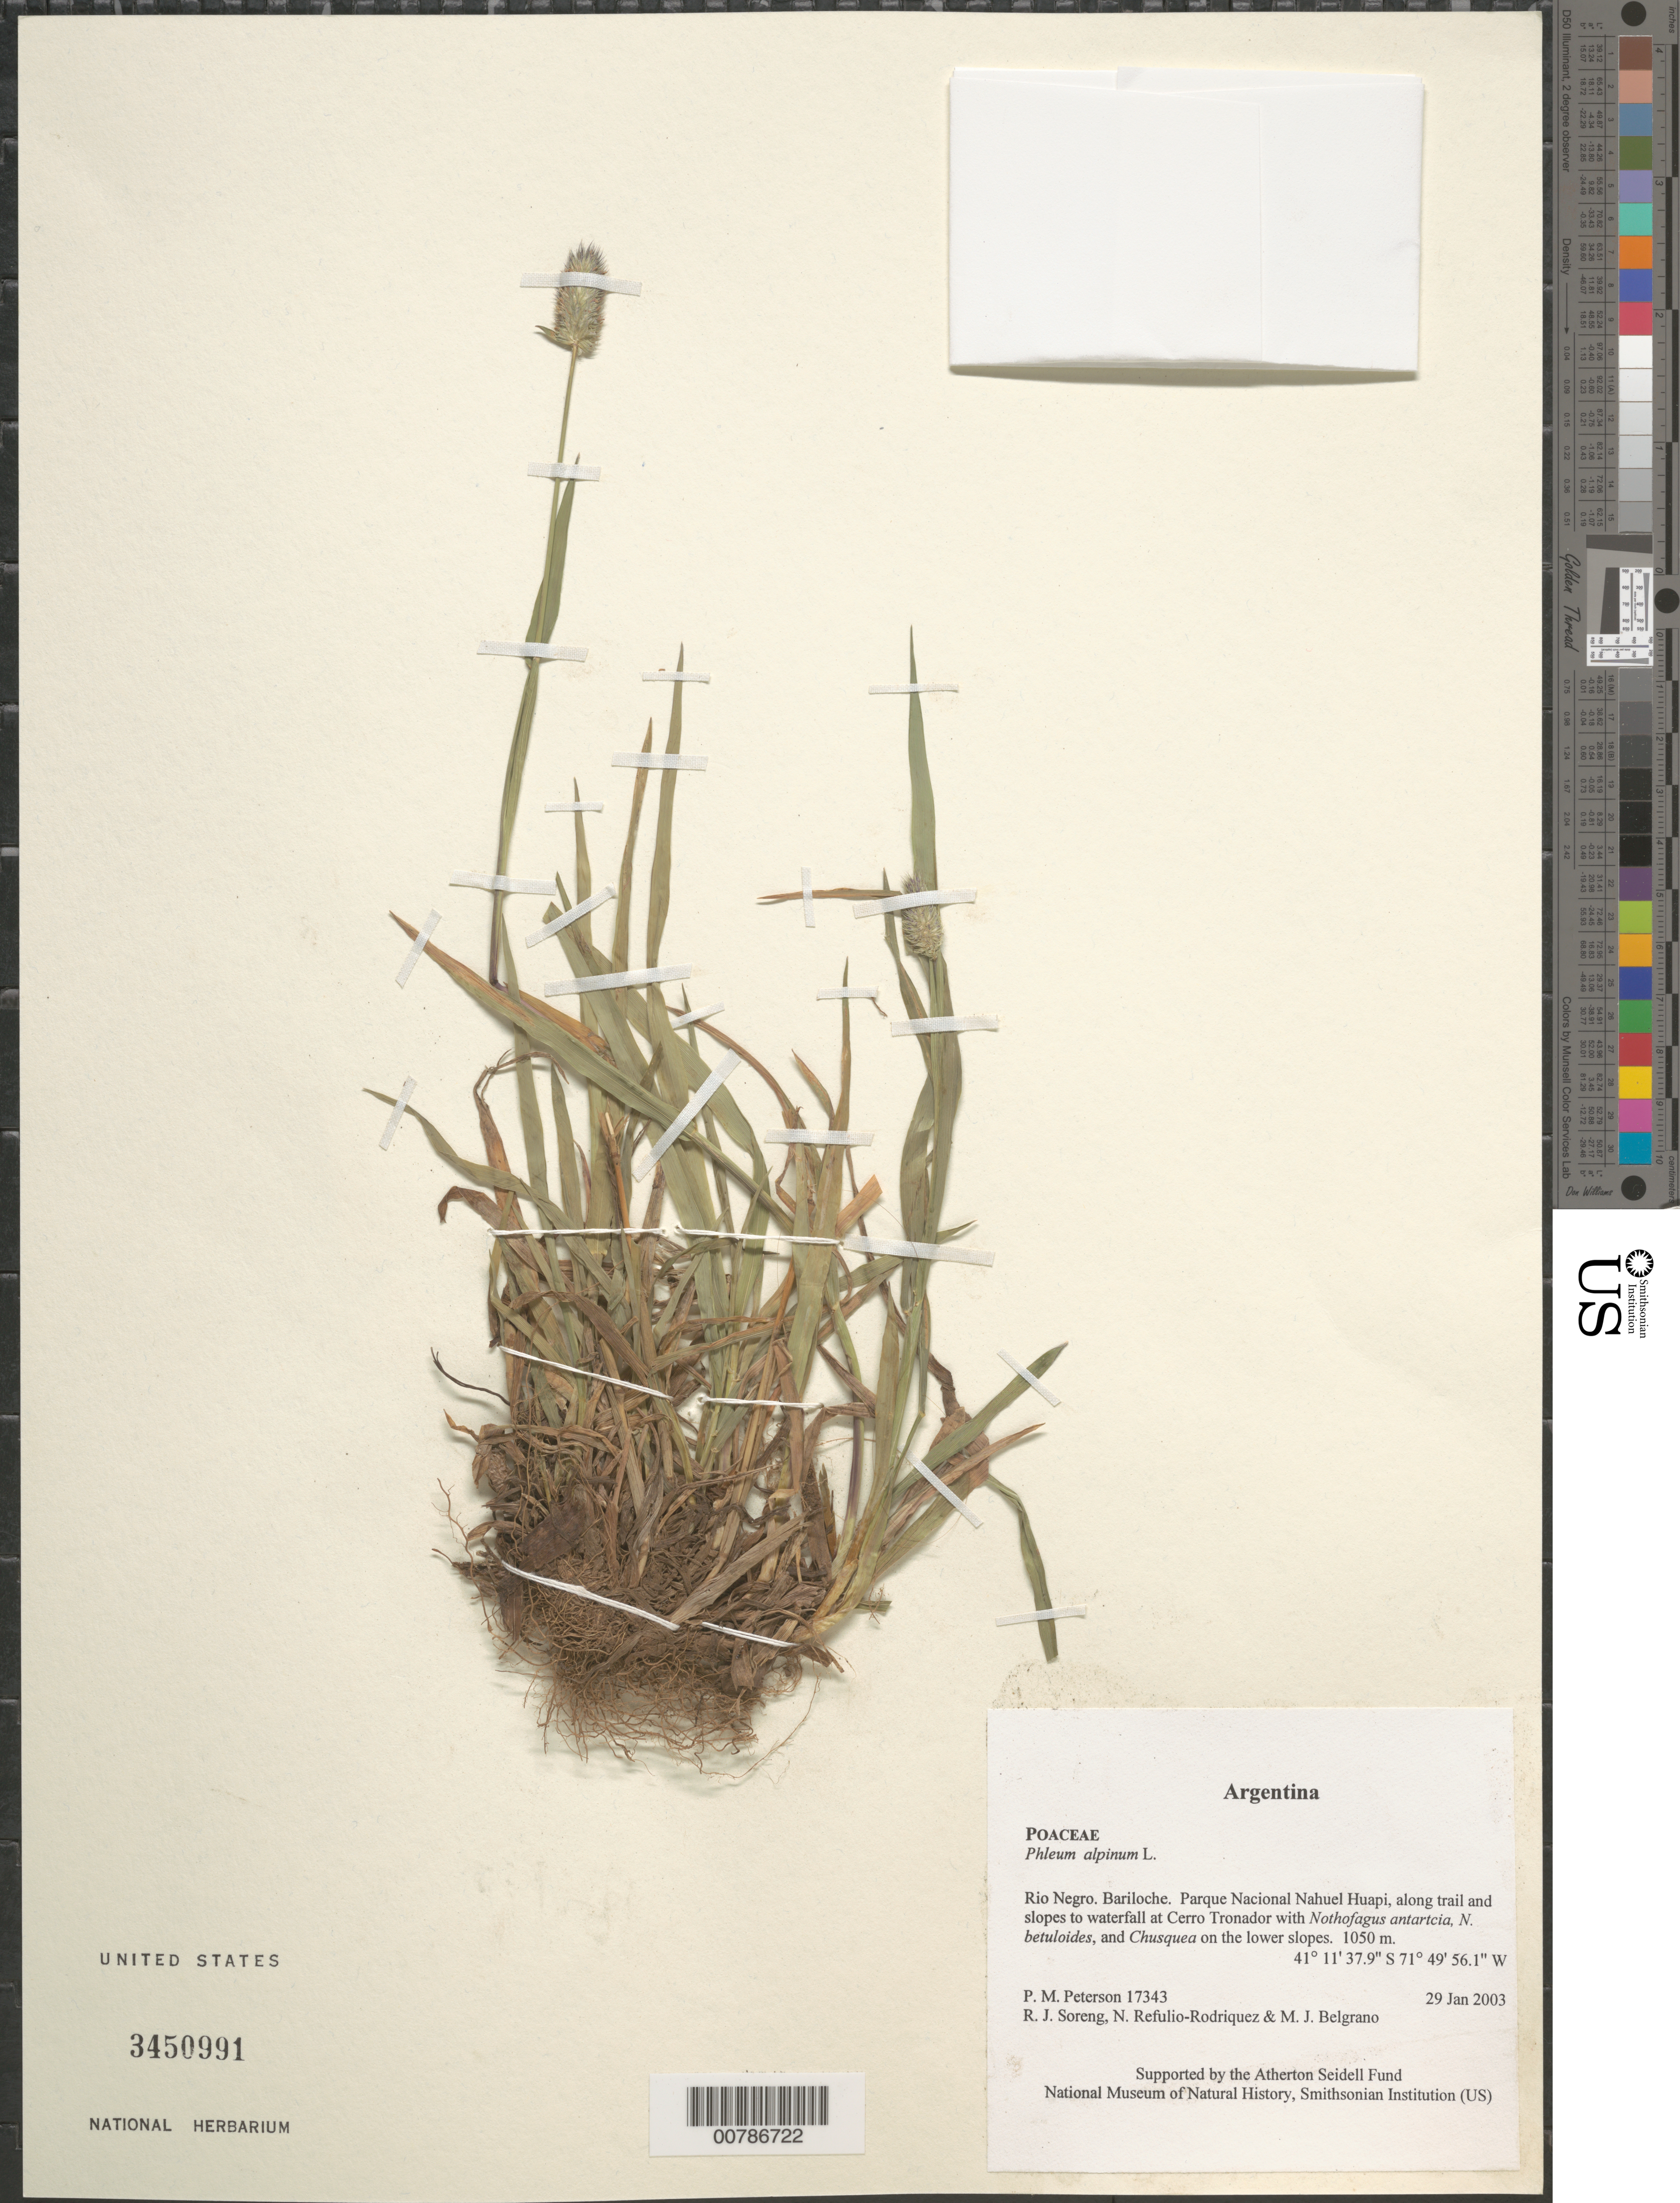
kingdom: Plantae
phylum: Tracheophyta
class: Liliopsida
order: Poales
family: Poaceae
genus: Phleum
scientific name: Phleum alpinum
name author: L.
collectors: P. M. Peterson, R. J. Soreng, N. Refulio-Rodríguez & M. Belgrano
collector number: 17343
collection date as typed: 29 Jan 2003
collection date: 2003-01-29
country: Argentina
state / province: Rio Negro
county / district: Bariloche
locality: Parque Nacional Nahuel Huapi, along trail and slopes to waterfall at Cerro Tronador with Nothofagus antartcia, N. betuloides, and Chusquea on the lower slopes.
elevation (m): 1050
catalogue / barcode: US 3450991